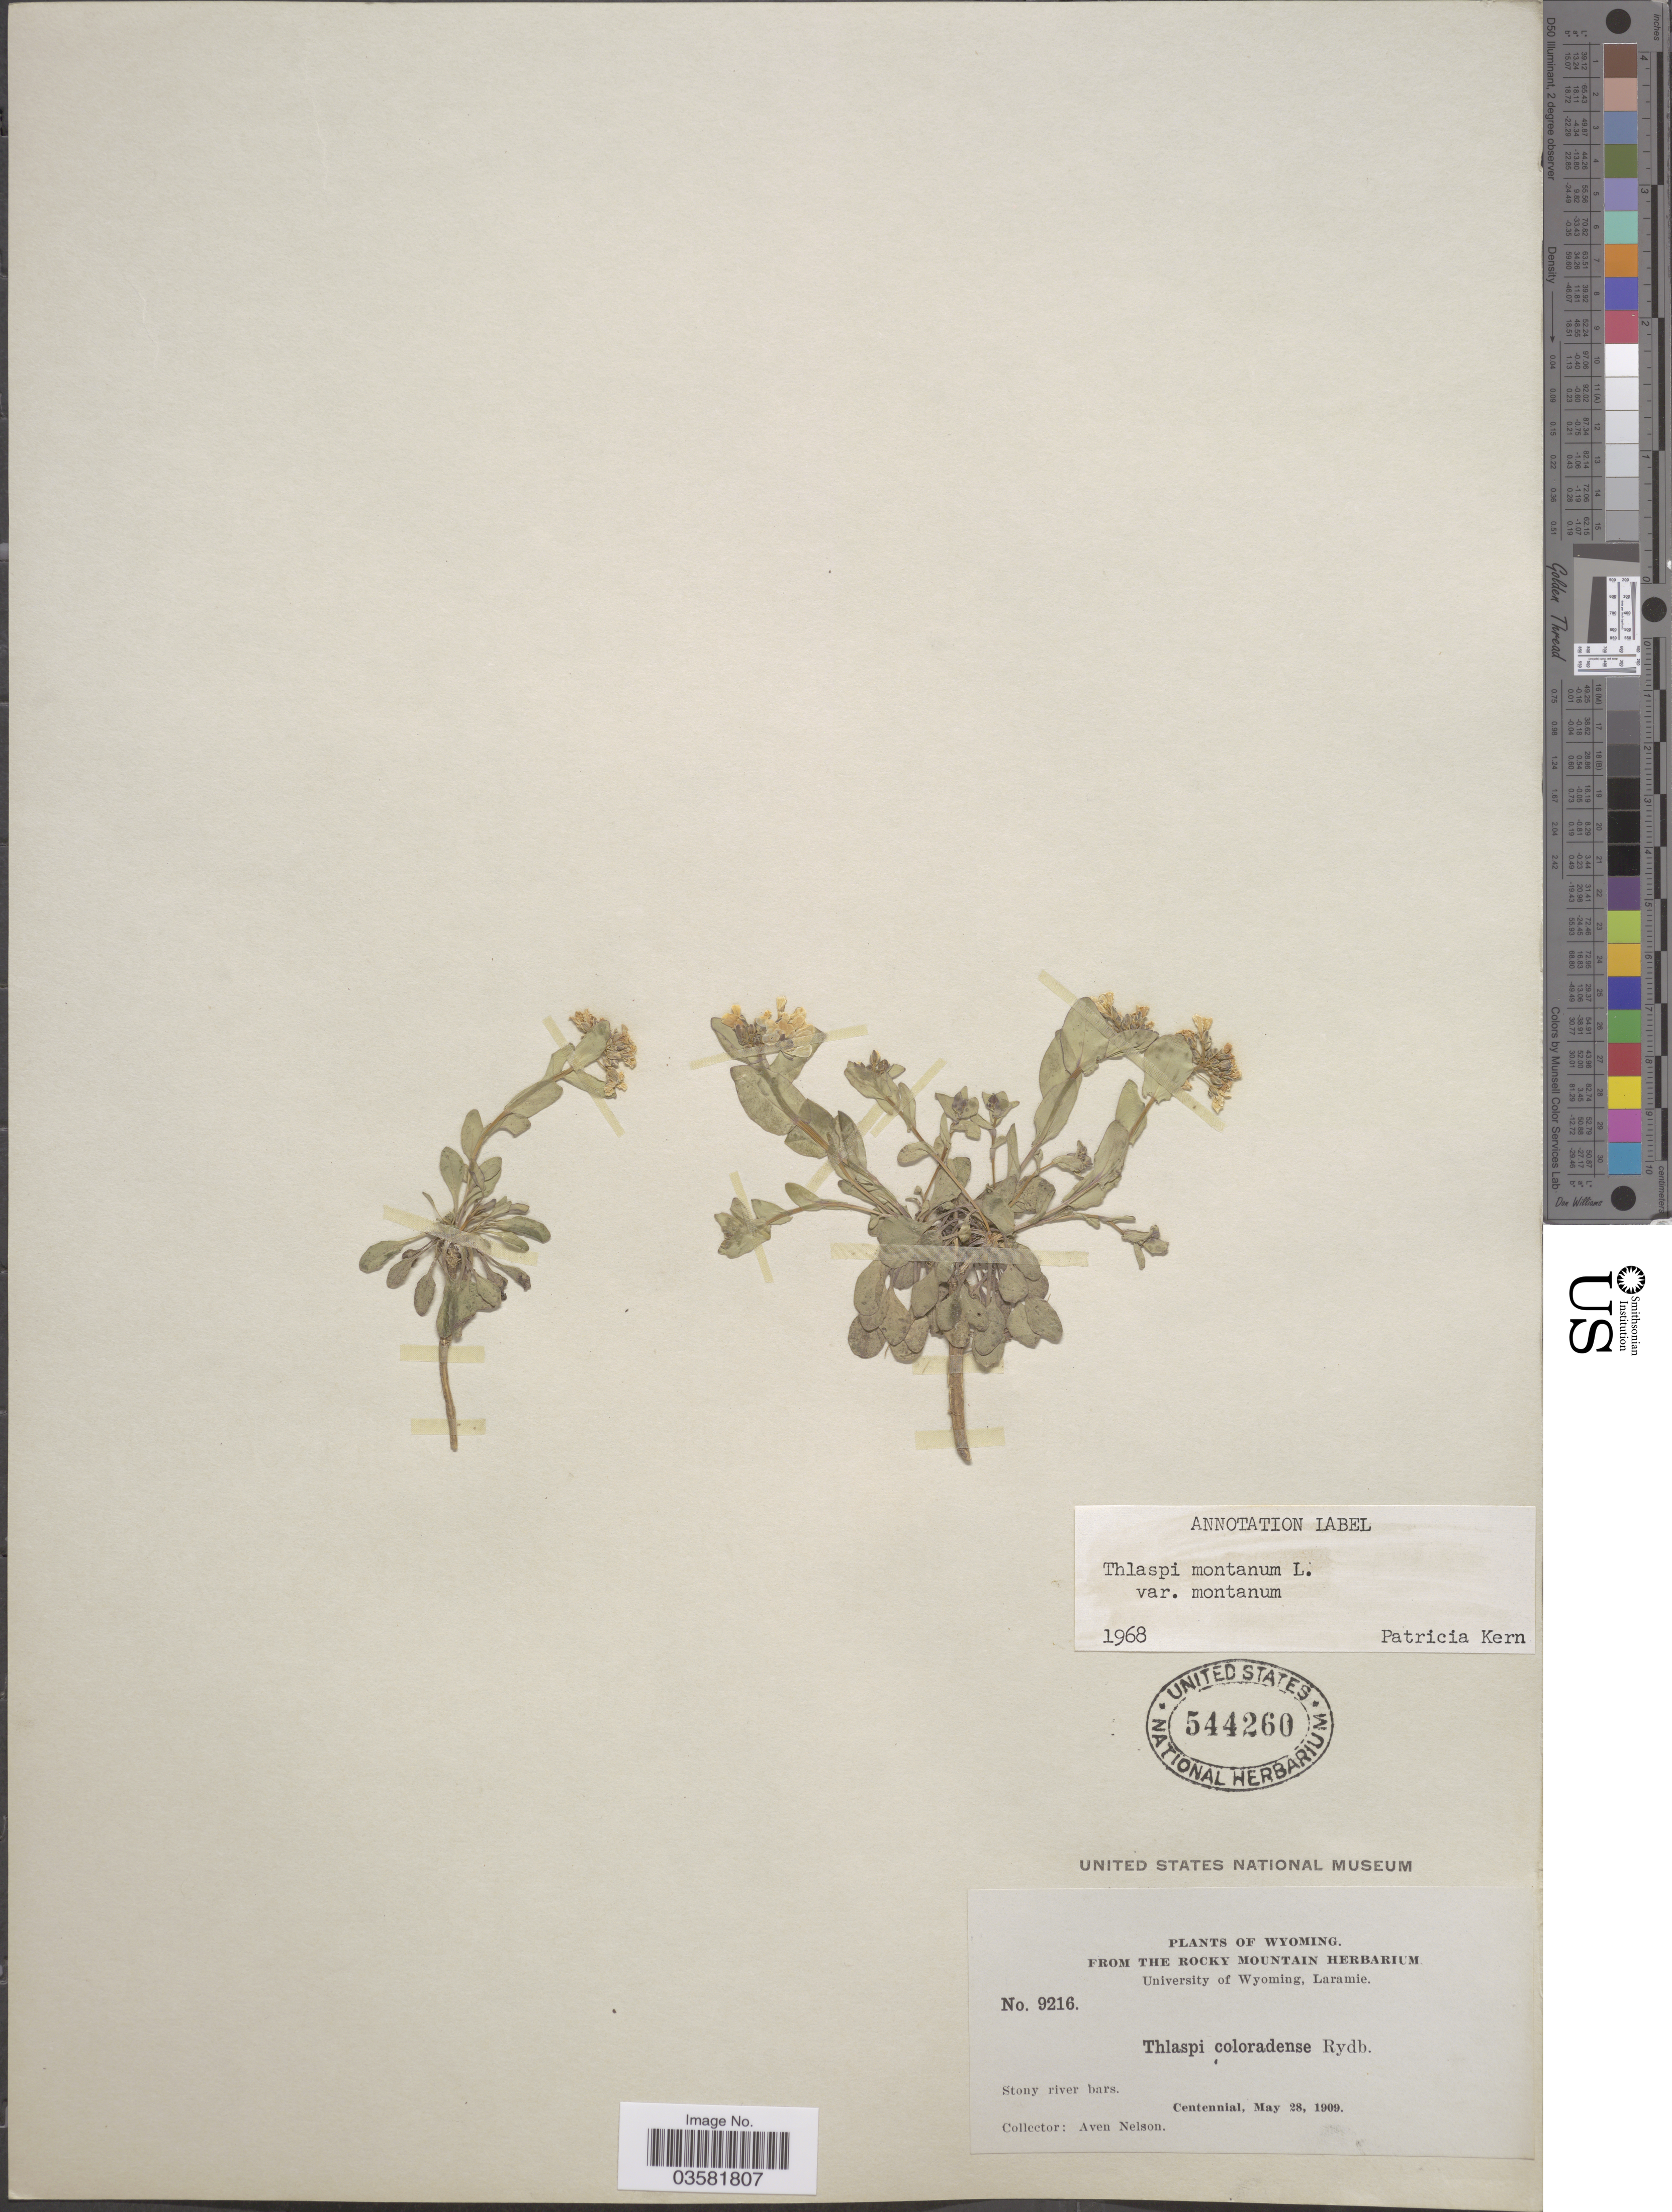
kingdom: Plantae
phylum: Tracheophyta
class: Magnoliopsida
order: Brassicales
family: Brassicaceae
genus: Thlaspi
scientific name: Thlaspi montanum var. montanum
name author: L.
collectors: A. Nelson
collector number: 9216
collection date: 1909-05-28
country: United States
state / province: Wyoming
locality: Centennial.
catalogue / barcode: US 544260